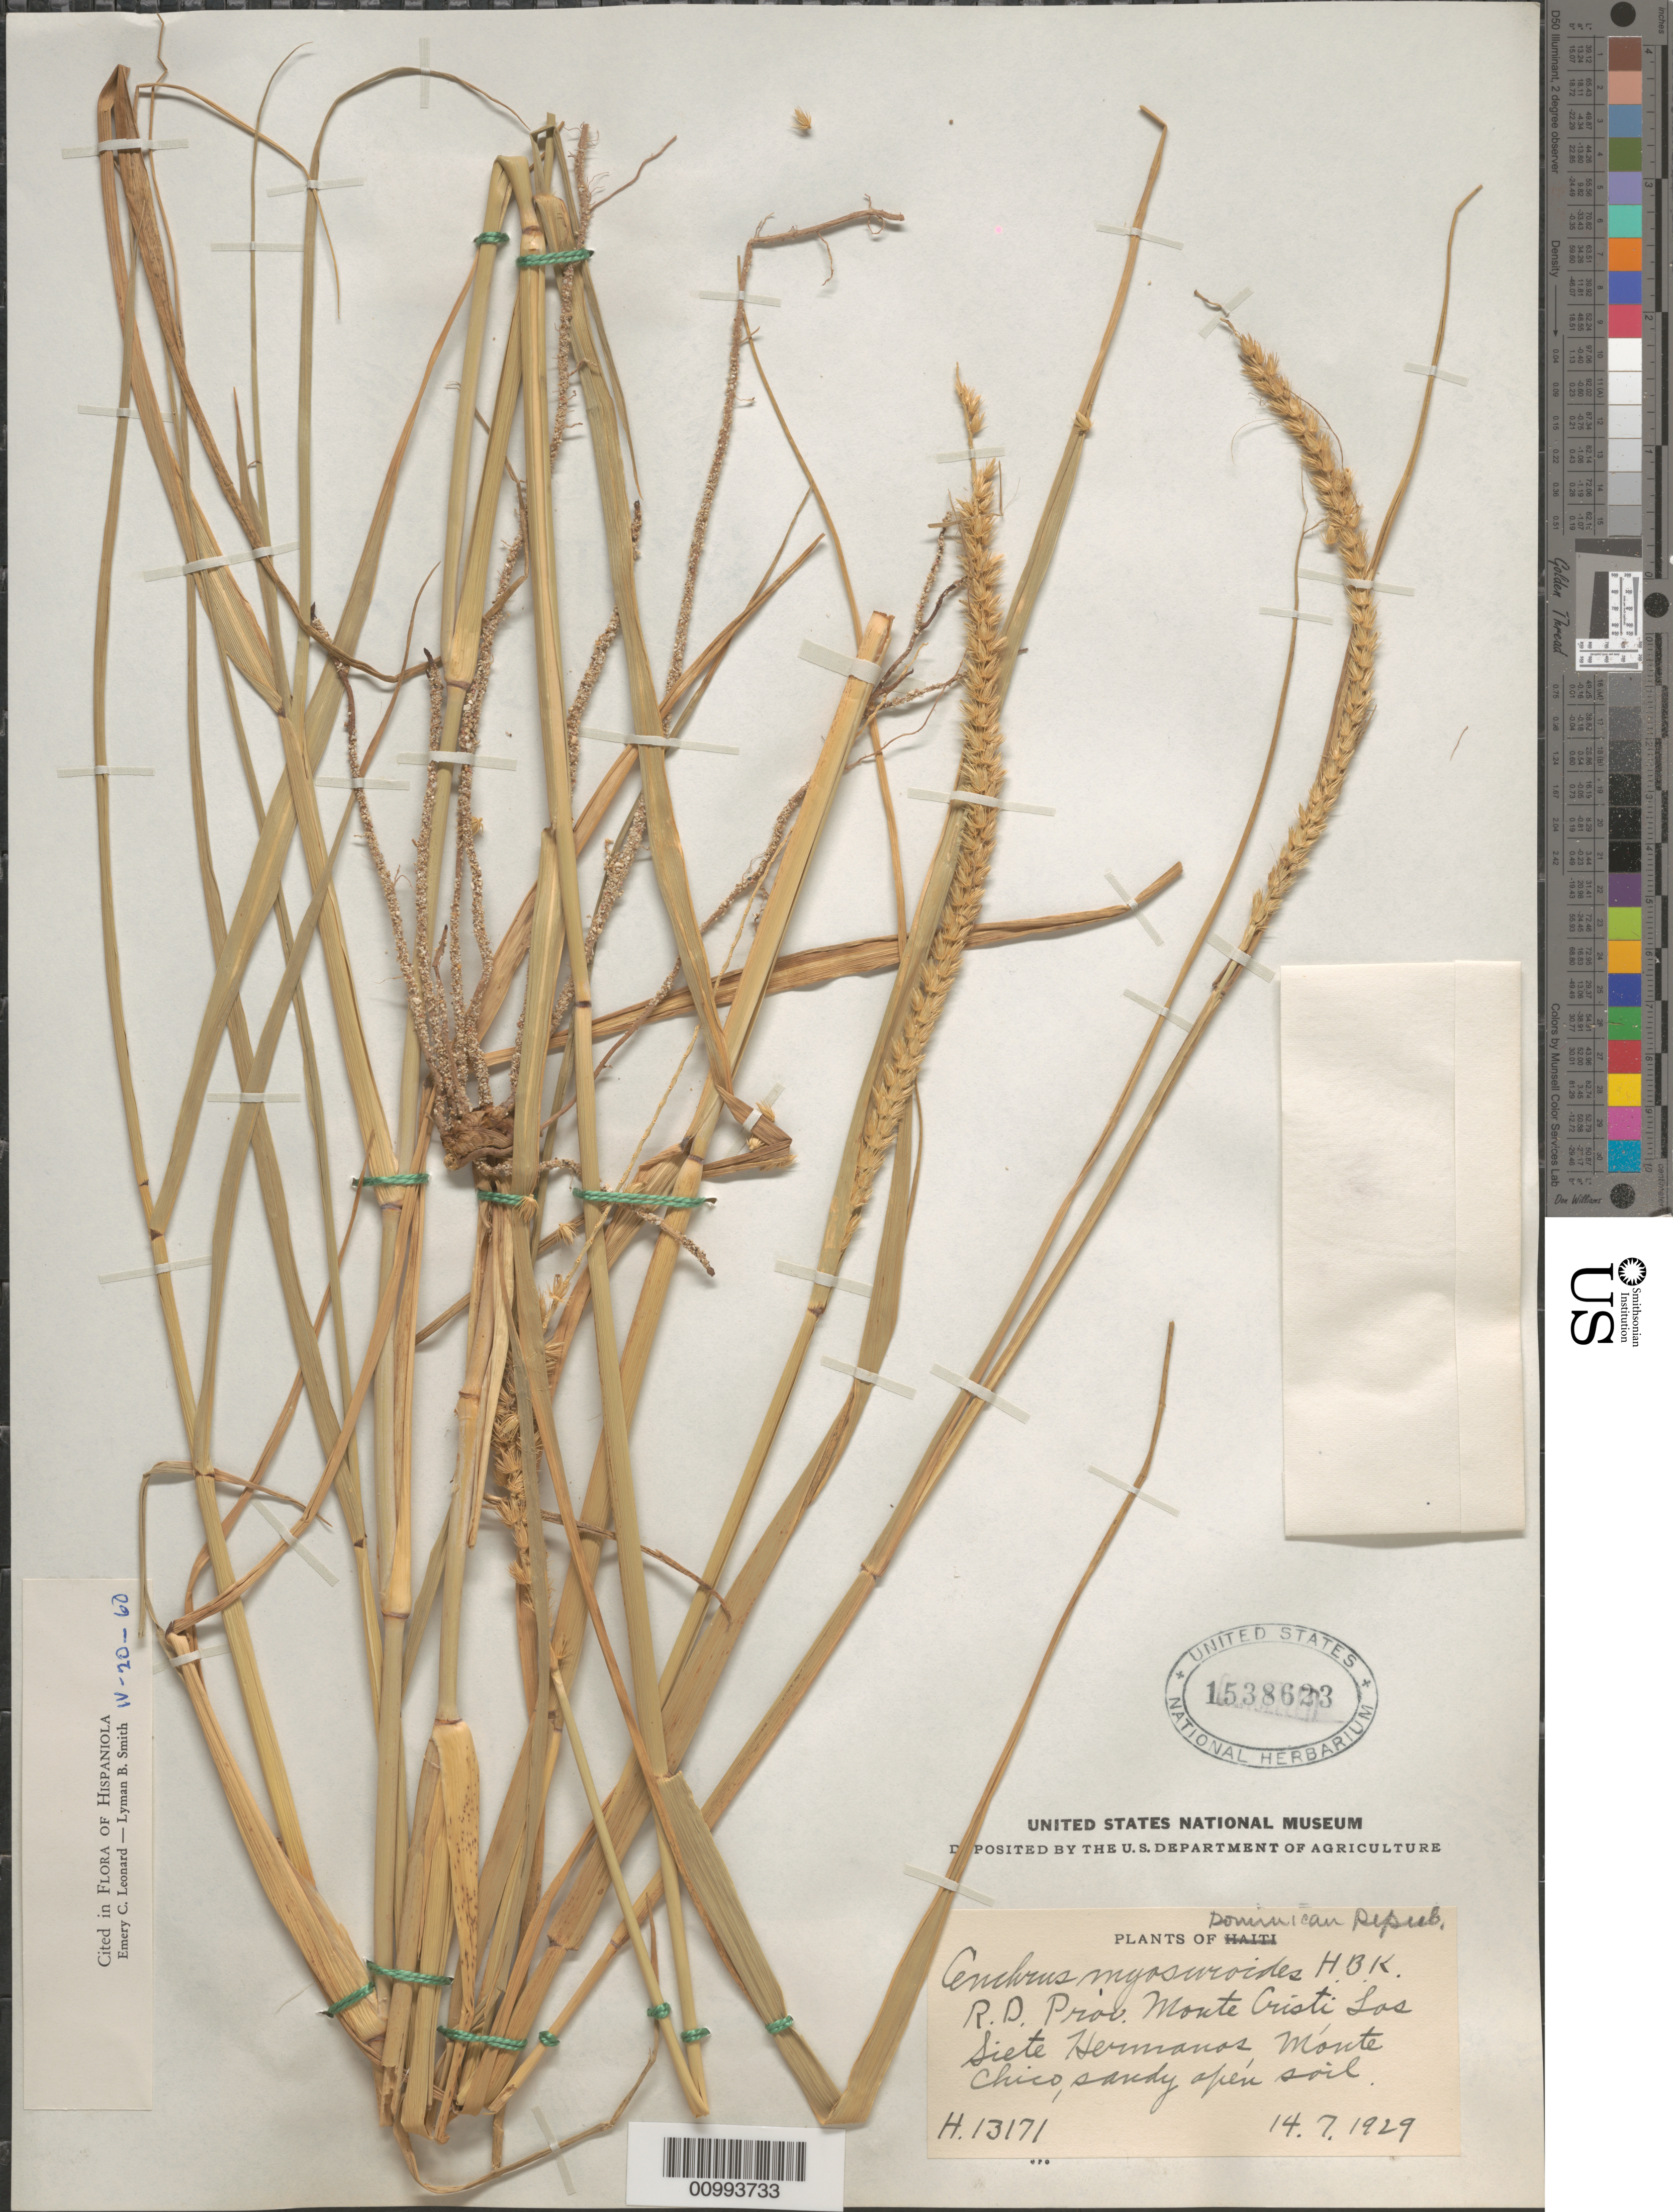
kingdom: Plantae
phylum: Tracheophyta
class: Liliopsida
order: Poales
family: Poaceae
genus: Cenchrus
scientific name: Cenchrus myosuroides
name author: Kunth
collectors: A. S. Hitchcock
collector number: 13171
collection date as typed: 14 Jul 1929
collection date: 1929-07-14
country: Dominican Republic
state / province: Monte Cristi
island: Hispaniola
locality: Monte Chico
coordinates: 0 N, 0 E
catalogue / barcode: US 1538623